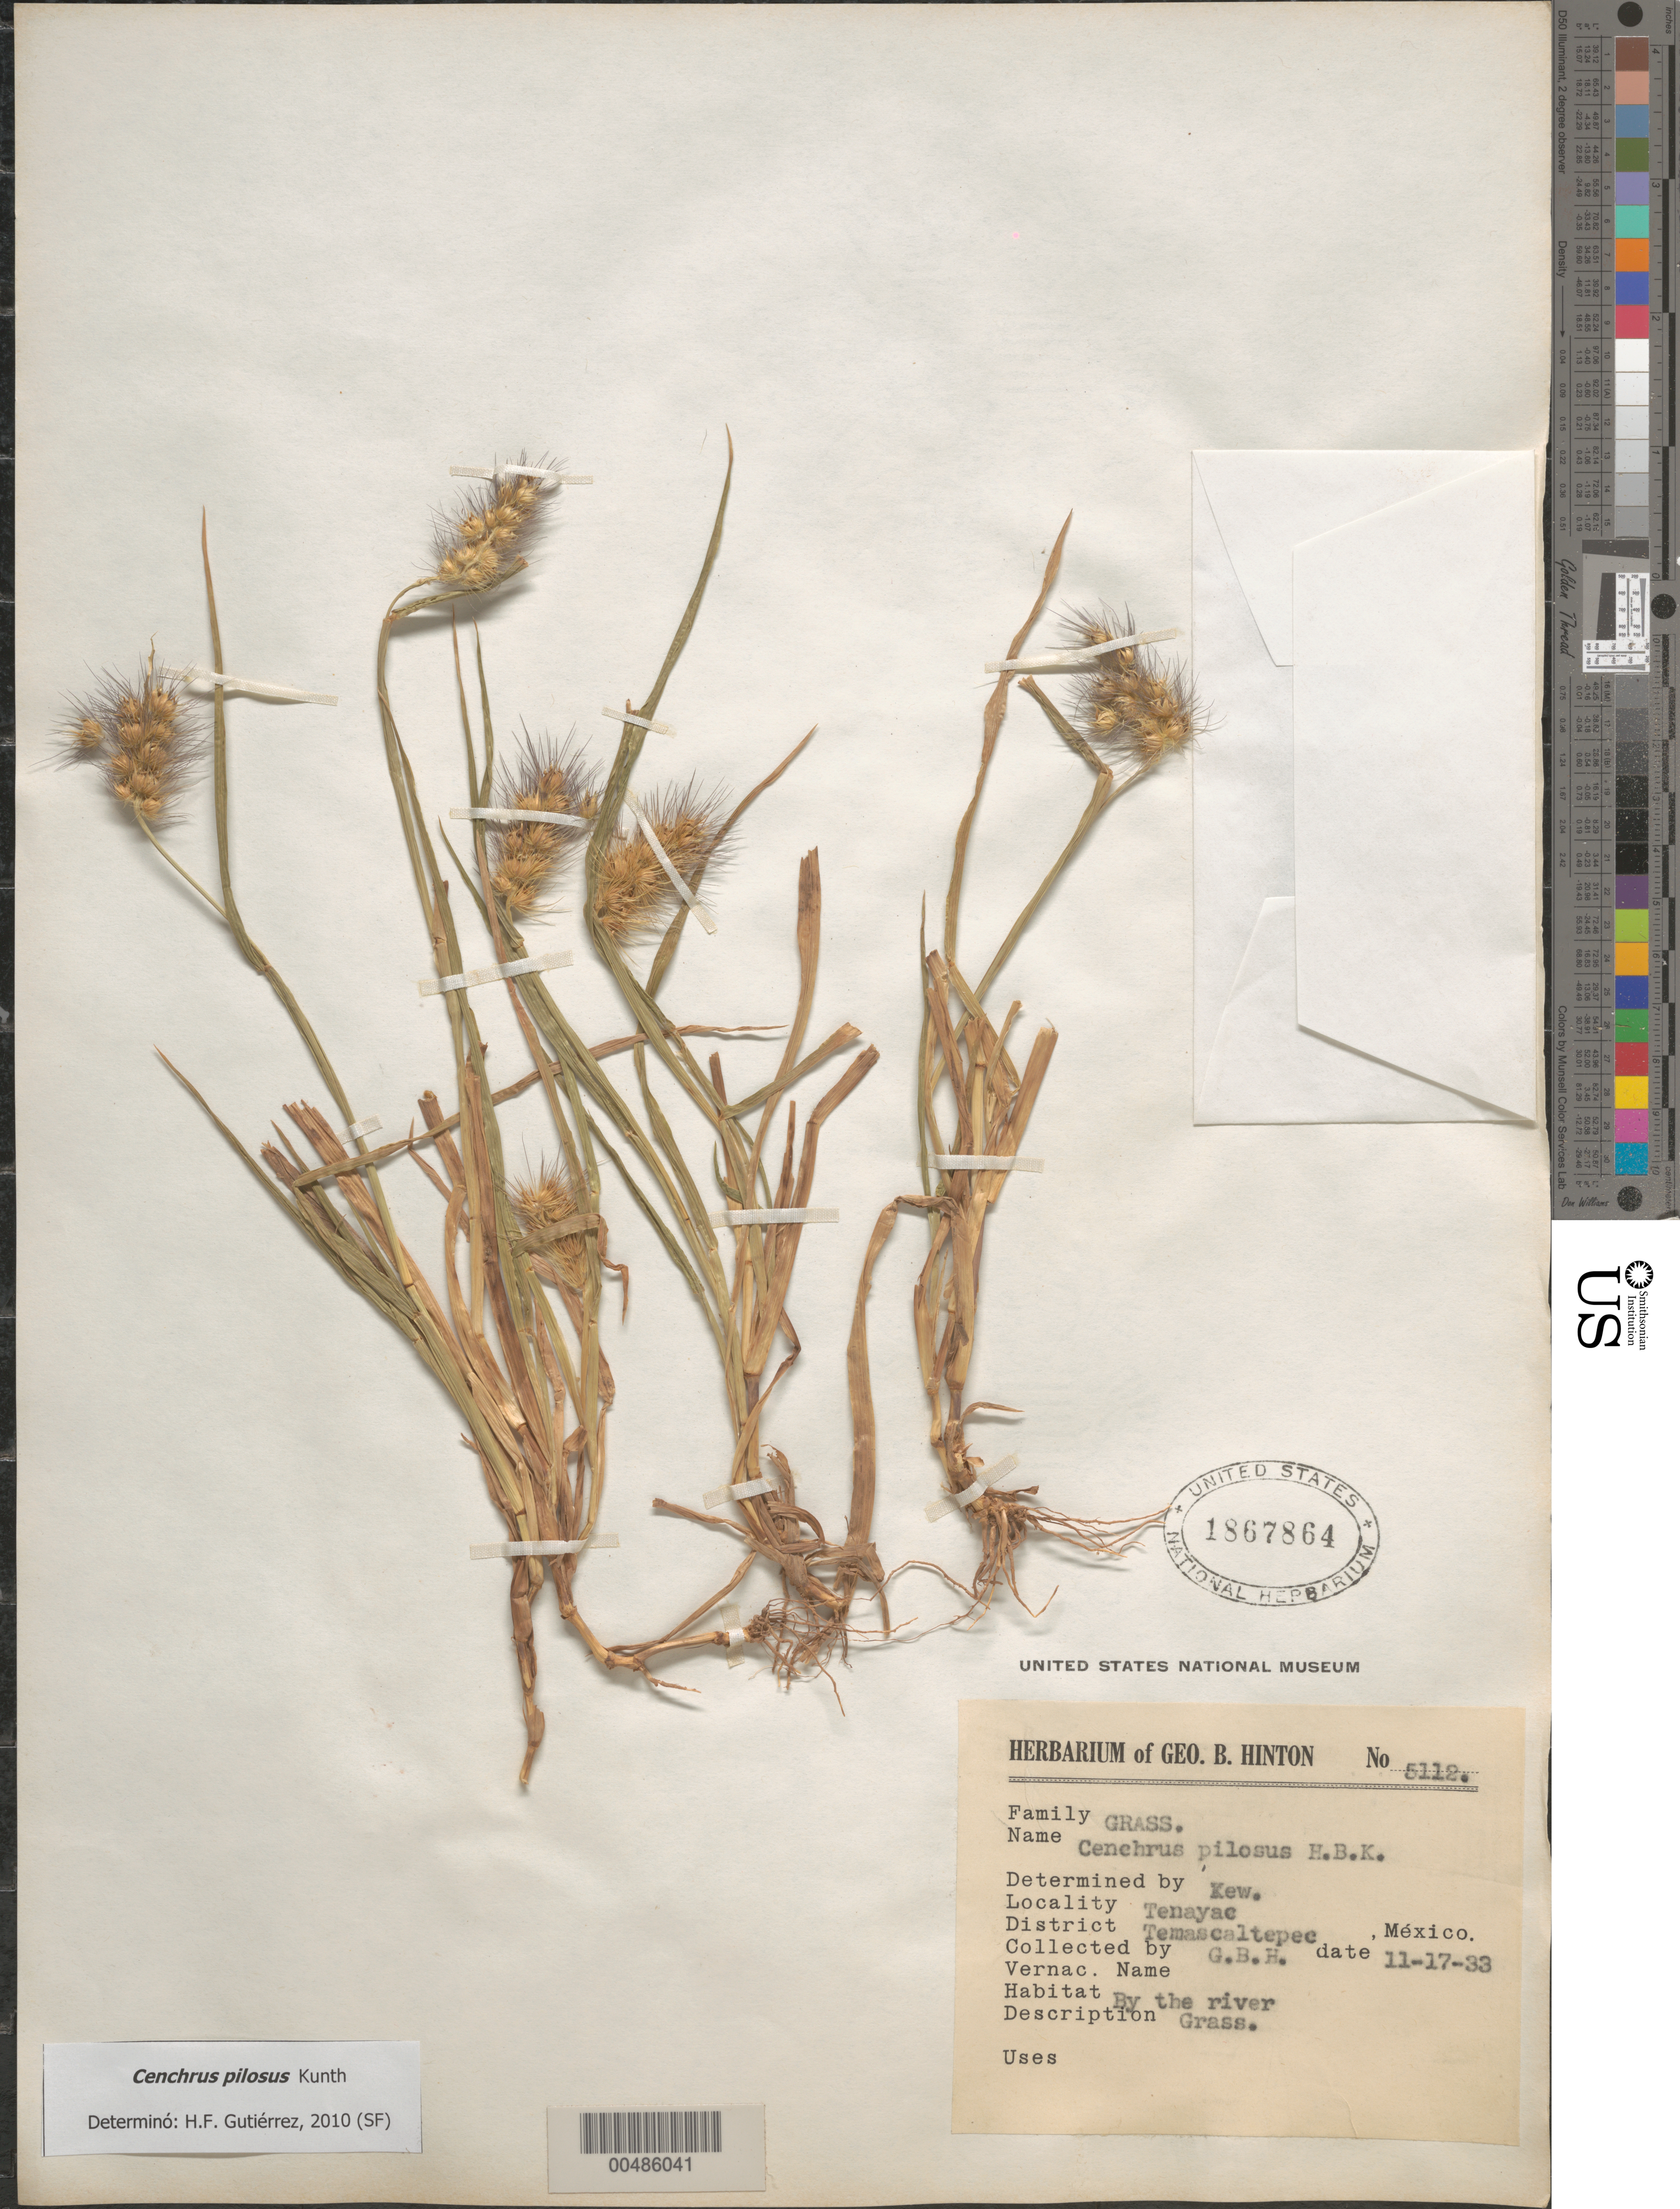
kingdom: Plantae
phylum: Tracheophyta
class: Liliopsida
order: Poales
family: Poaceae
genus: Cenchrus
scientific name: Cenchrus pilosus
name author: Kunth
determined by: Kew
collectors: G. B. Hinton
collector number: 5112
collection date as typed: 17 Nov 1933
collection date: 1933-11-17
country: Mexico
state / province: México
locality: Temascaltepec Dist., Tenayac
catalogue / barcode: US 1867864